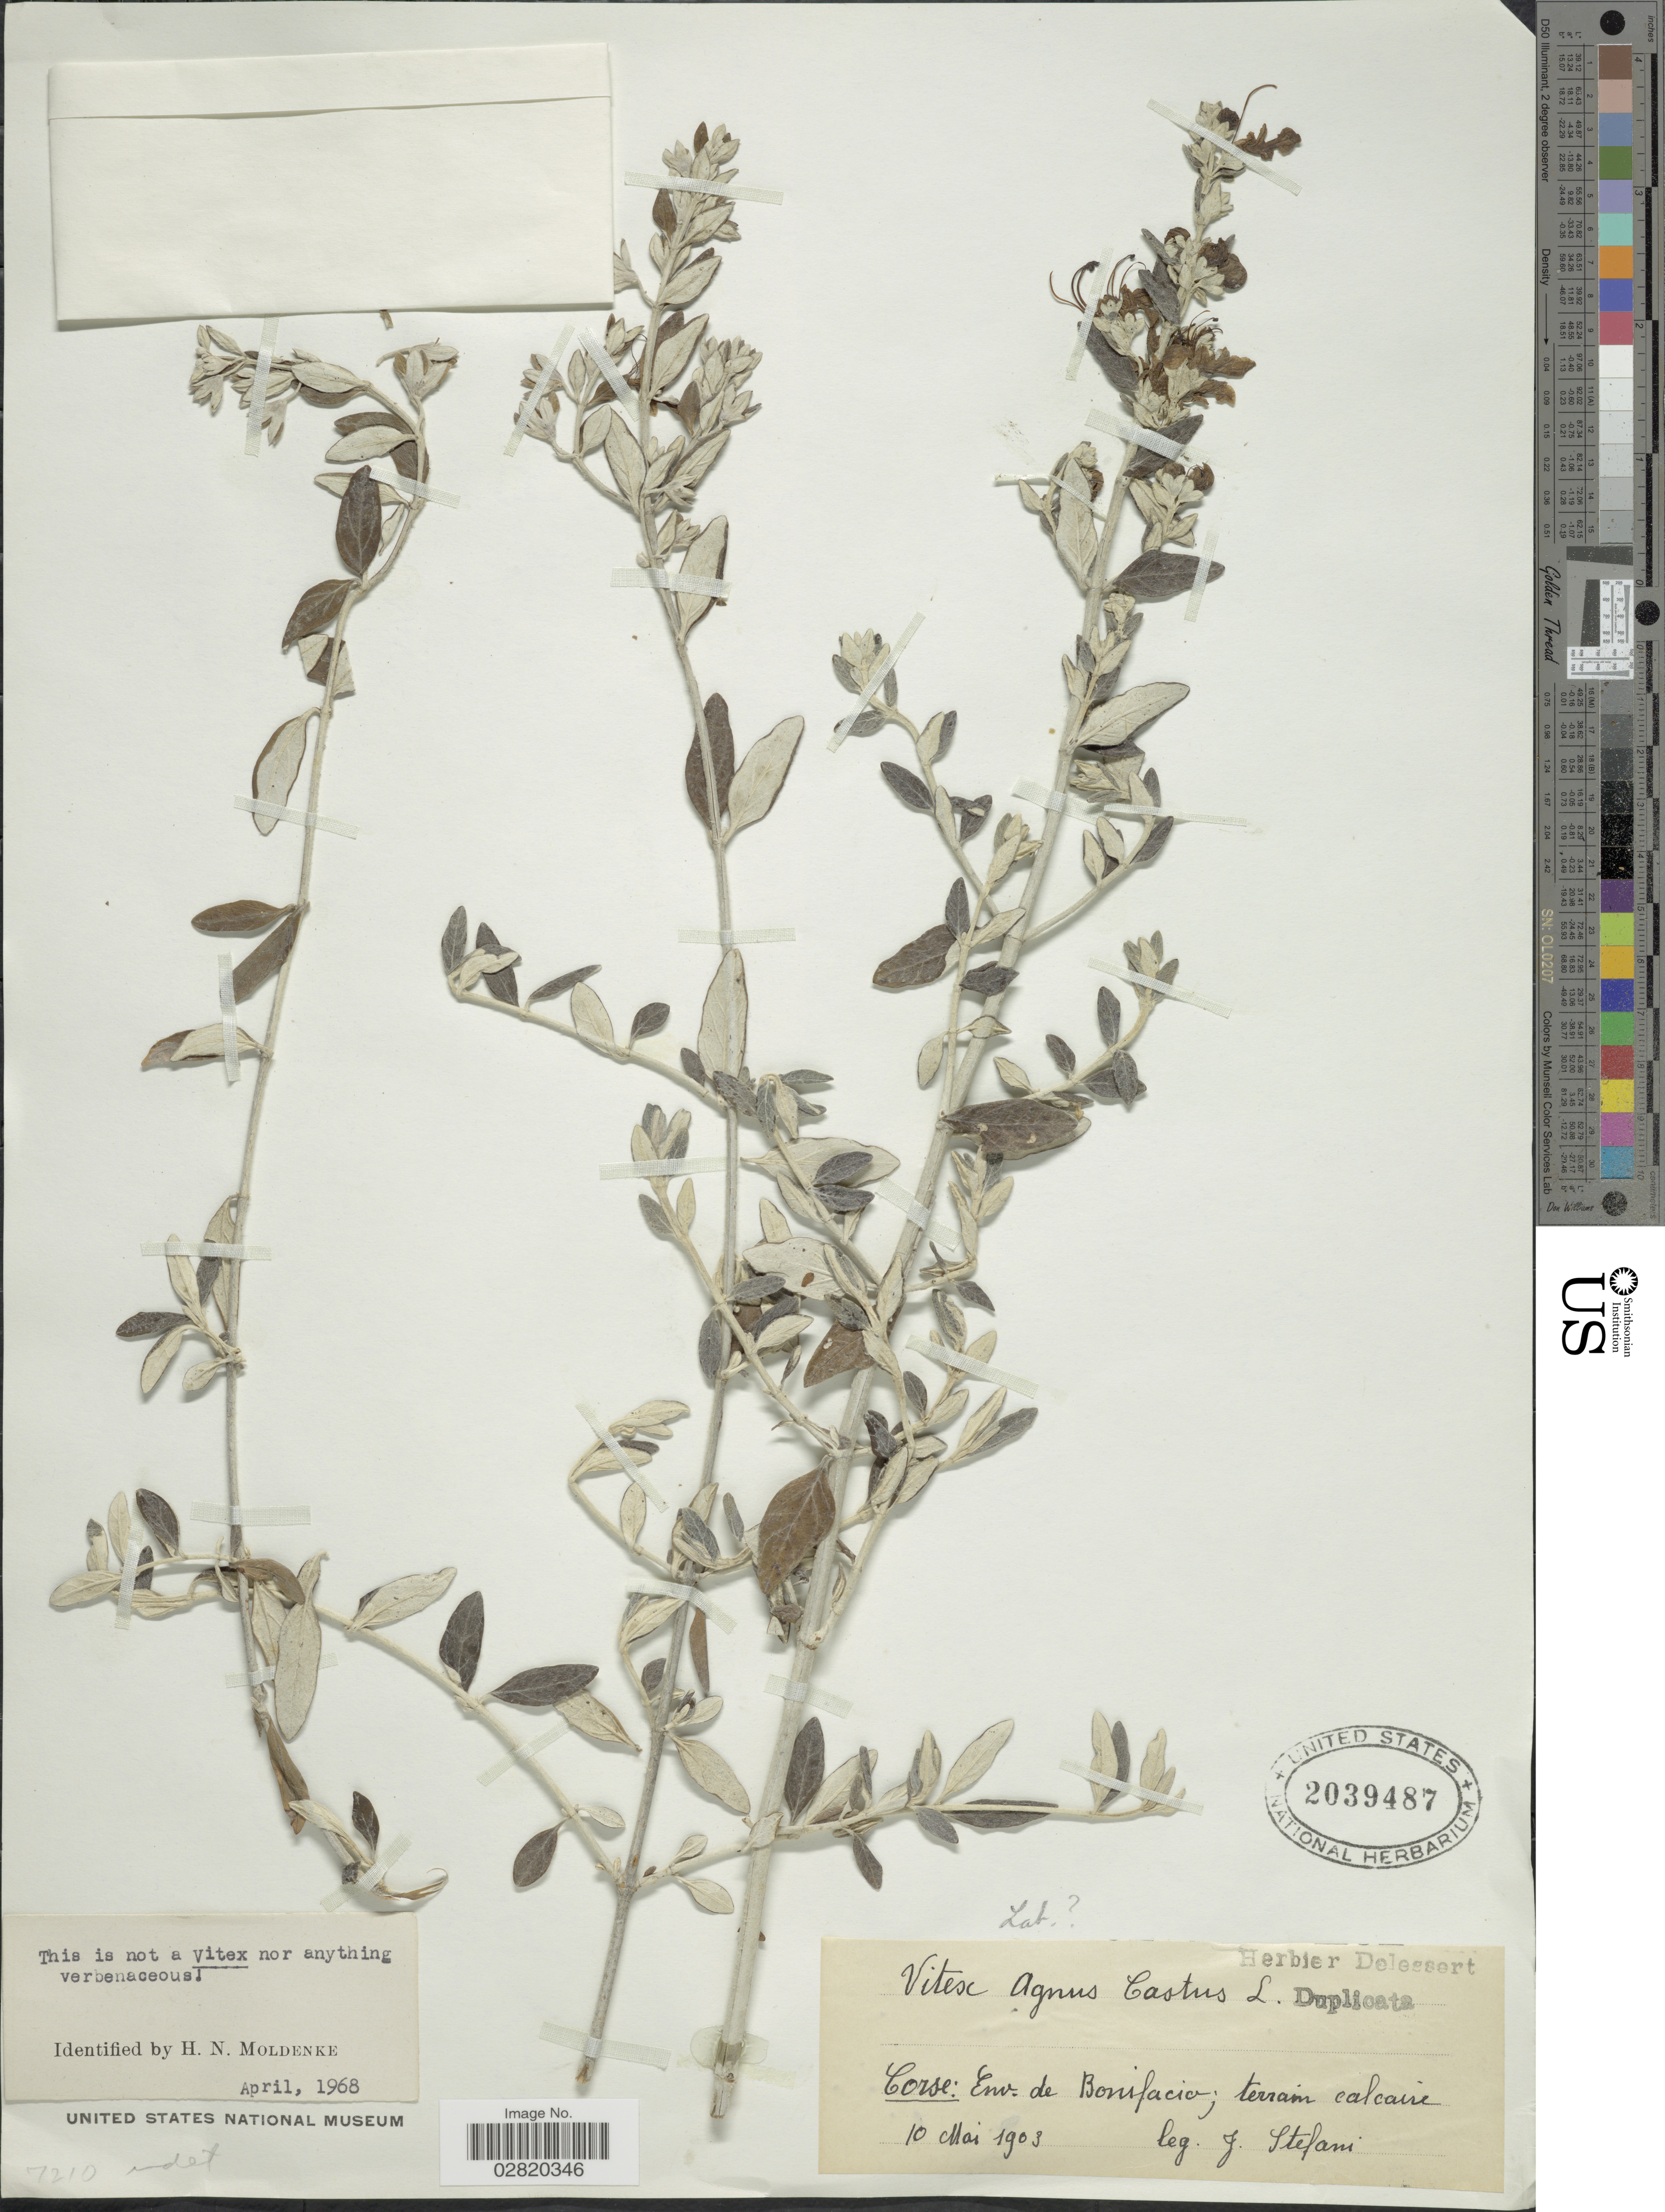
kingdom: Plantae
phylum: Tracheophyta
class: Magnoliopsida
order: Lamiales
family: Lamiaceae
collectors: J. Stefani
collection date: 1903-05-10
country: France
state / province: Corsica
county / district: Corse-du-Sud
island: Corse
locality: Corse: Env. de Bonifacio.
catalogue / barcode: US 2039487